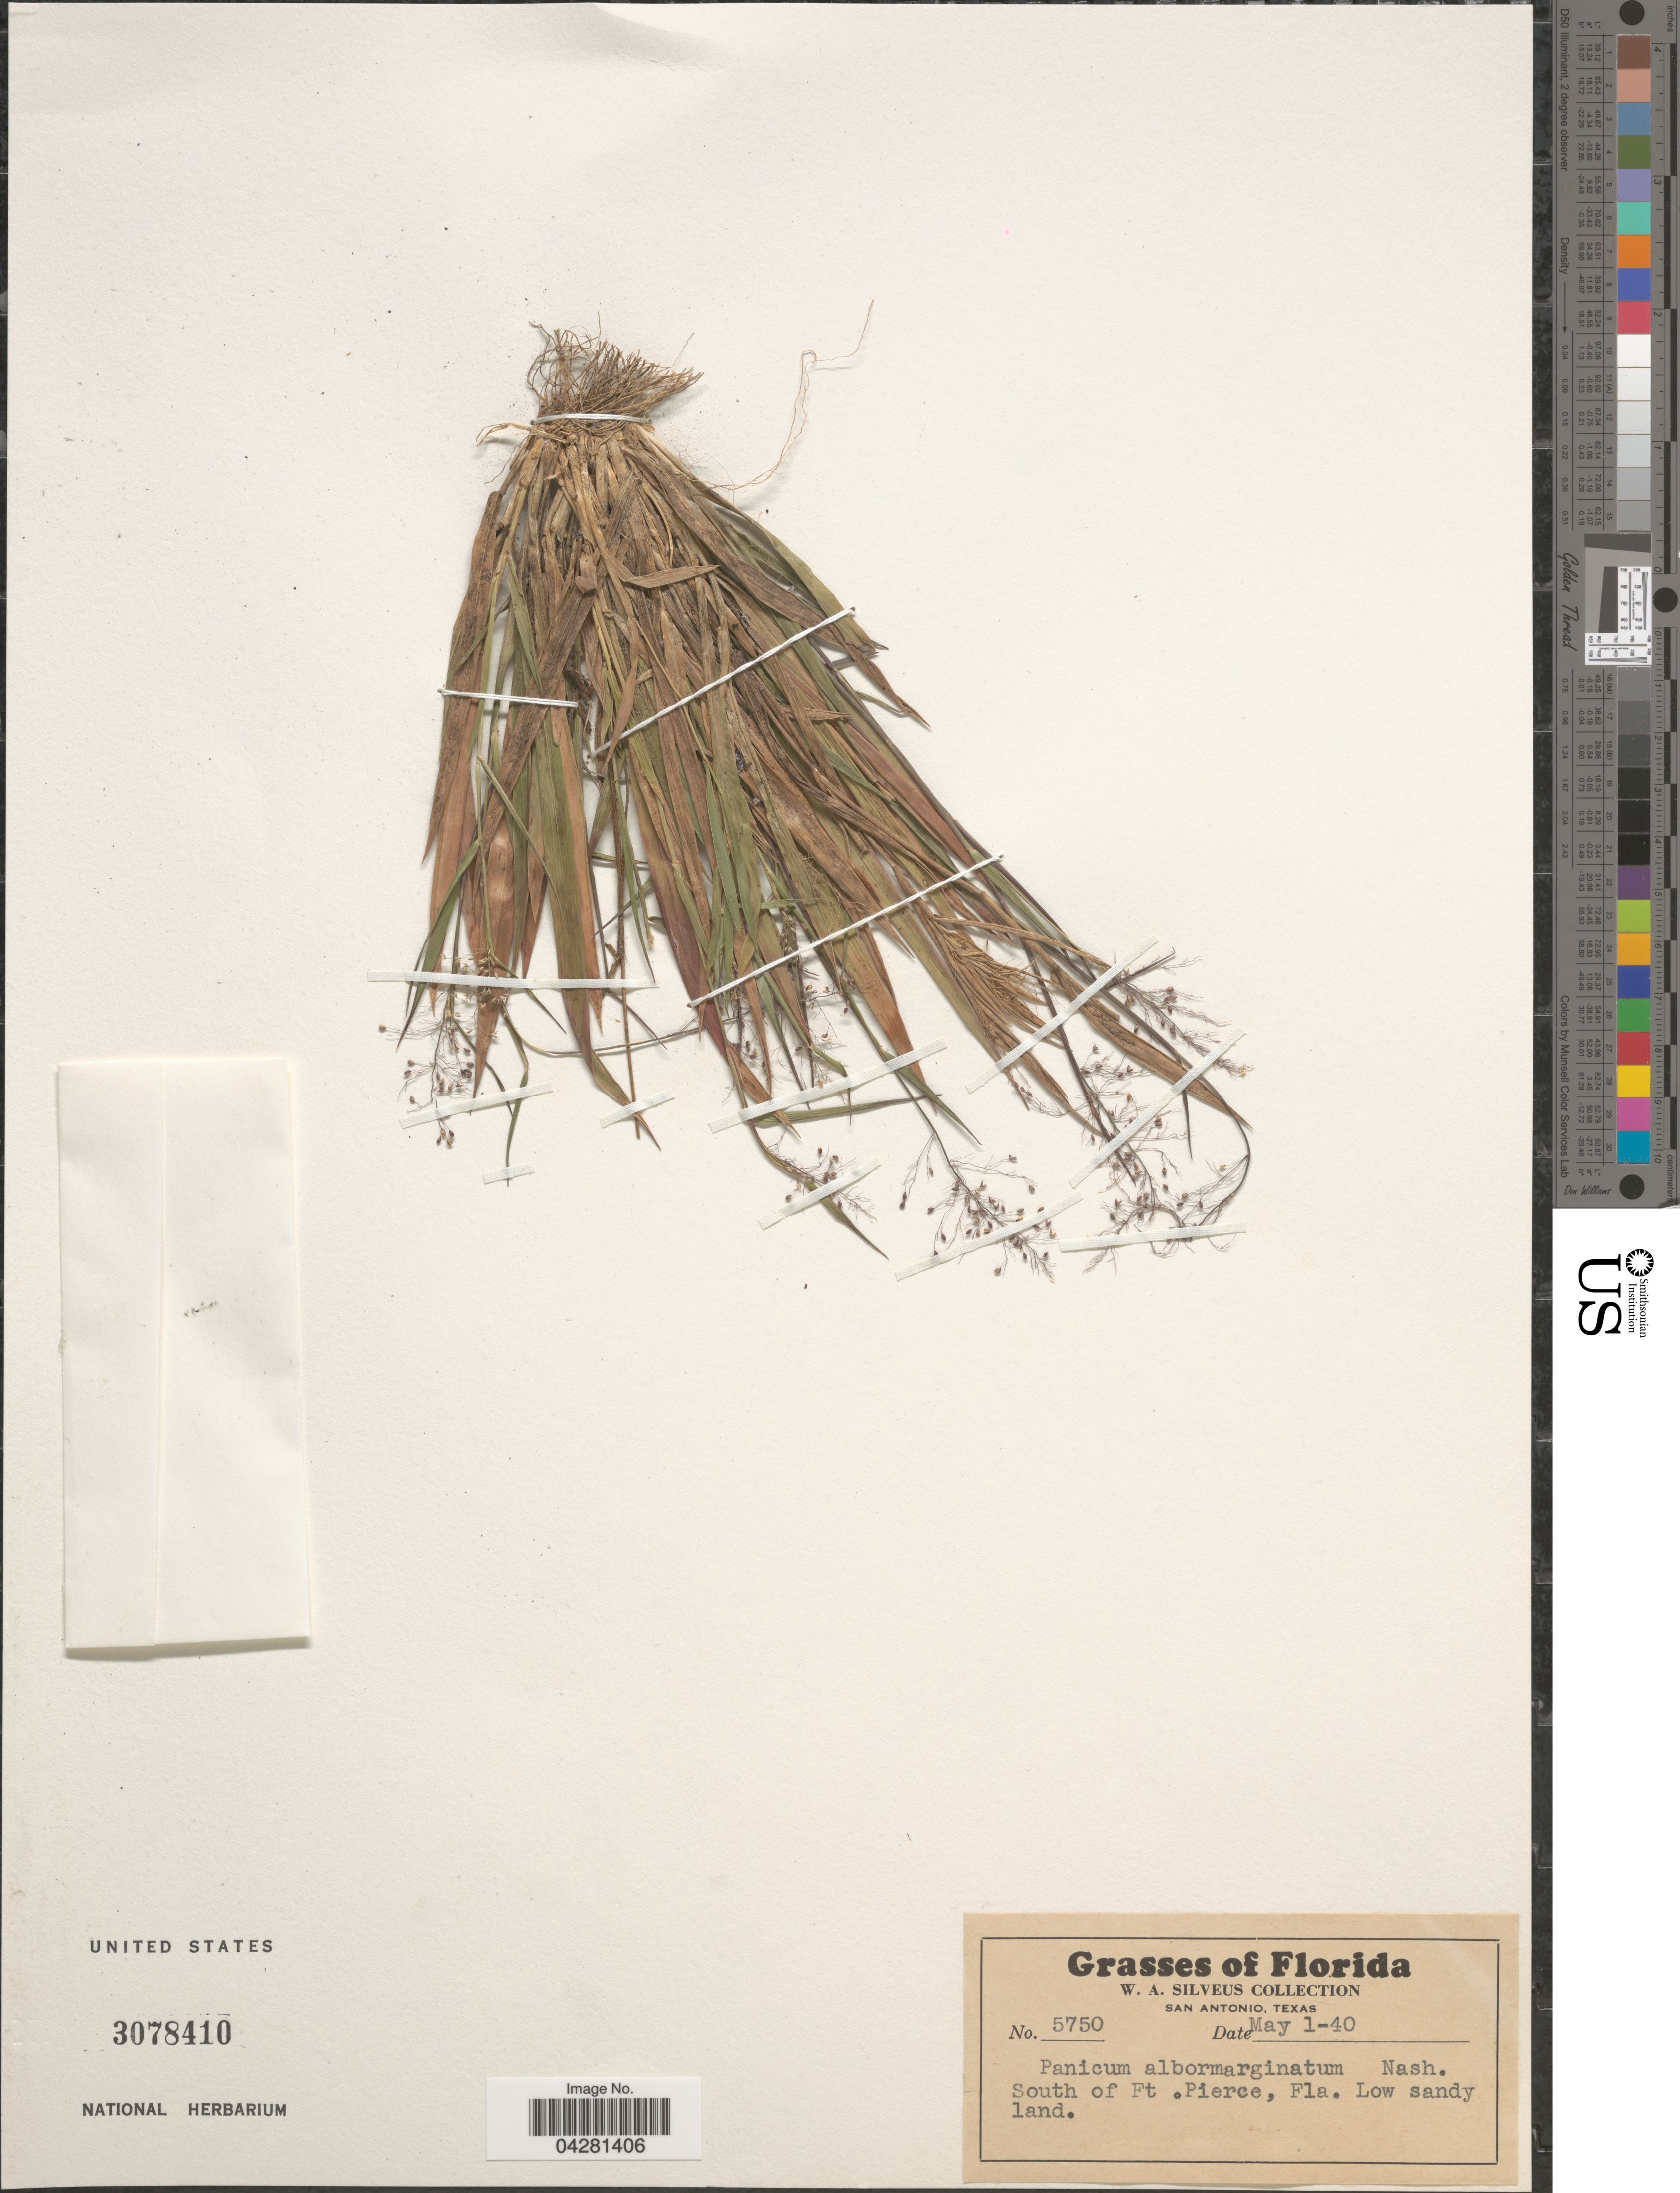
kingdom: Plantae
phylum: Tracheophyta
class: Liliopsida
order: Poales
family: Poaceae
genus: Dichanthelium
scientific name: Dichanthelium dichotomum var. unciphyllum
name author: (Trin.) Davidse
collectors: W. Silveus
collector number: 5750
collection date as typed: Transcribed d/m/y: 1/5/40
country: United States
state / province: Florida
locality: South of Ft. Pierce. Low sandy land.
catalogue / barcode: US 3078410